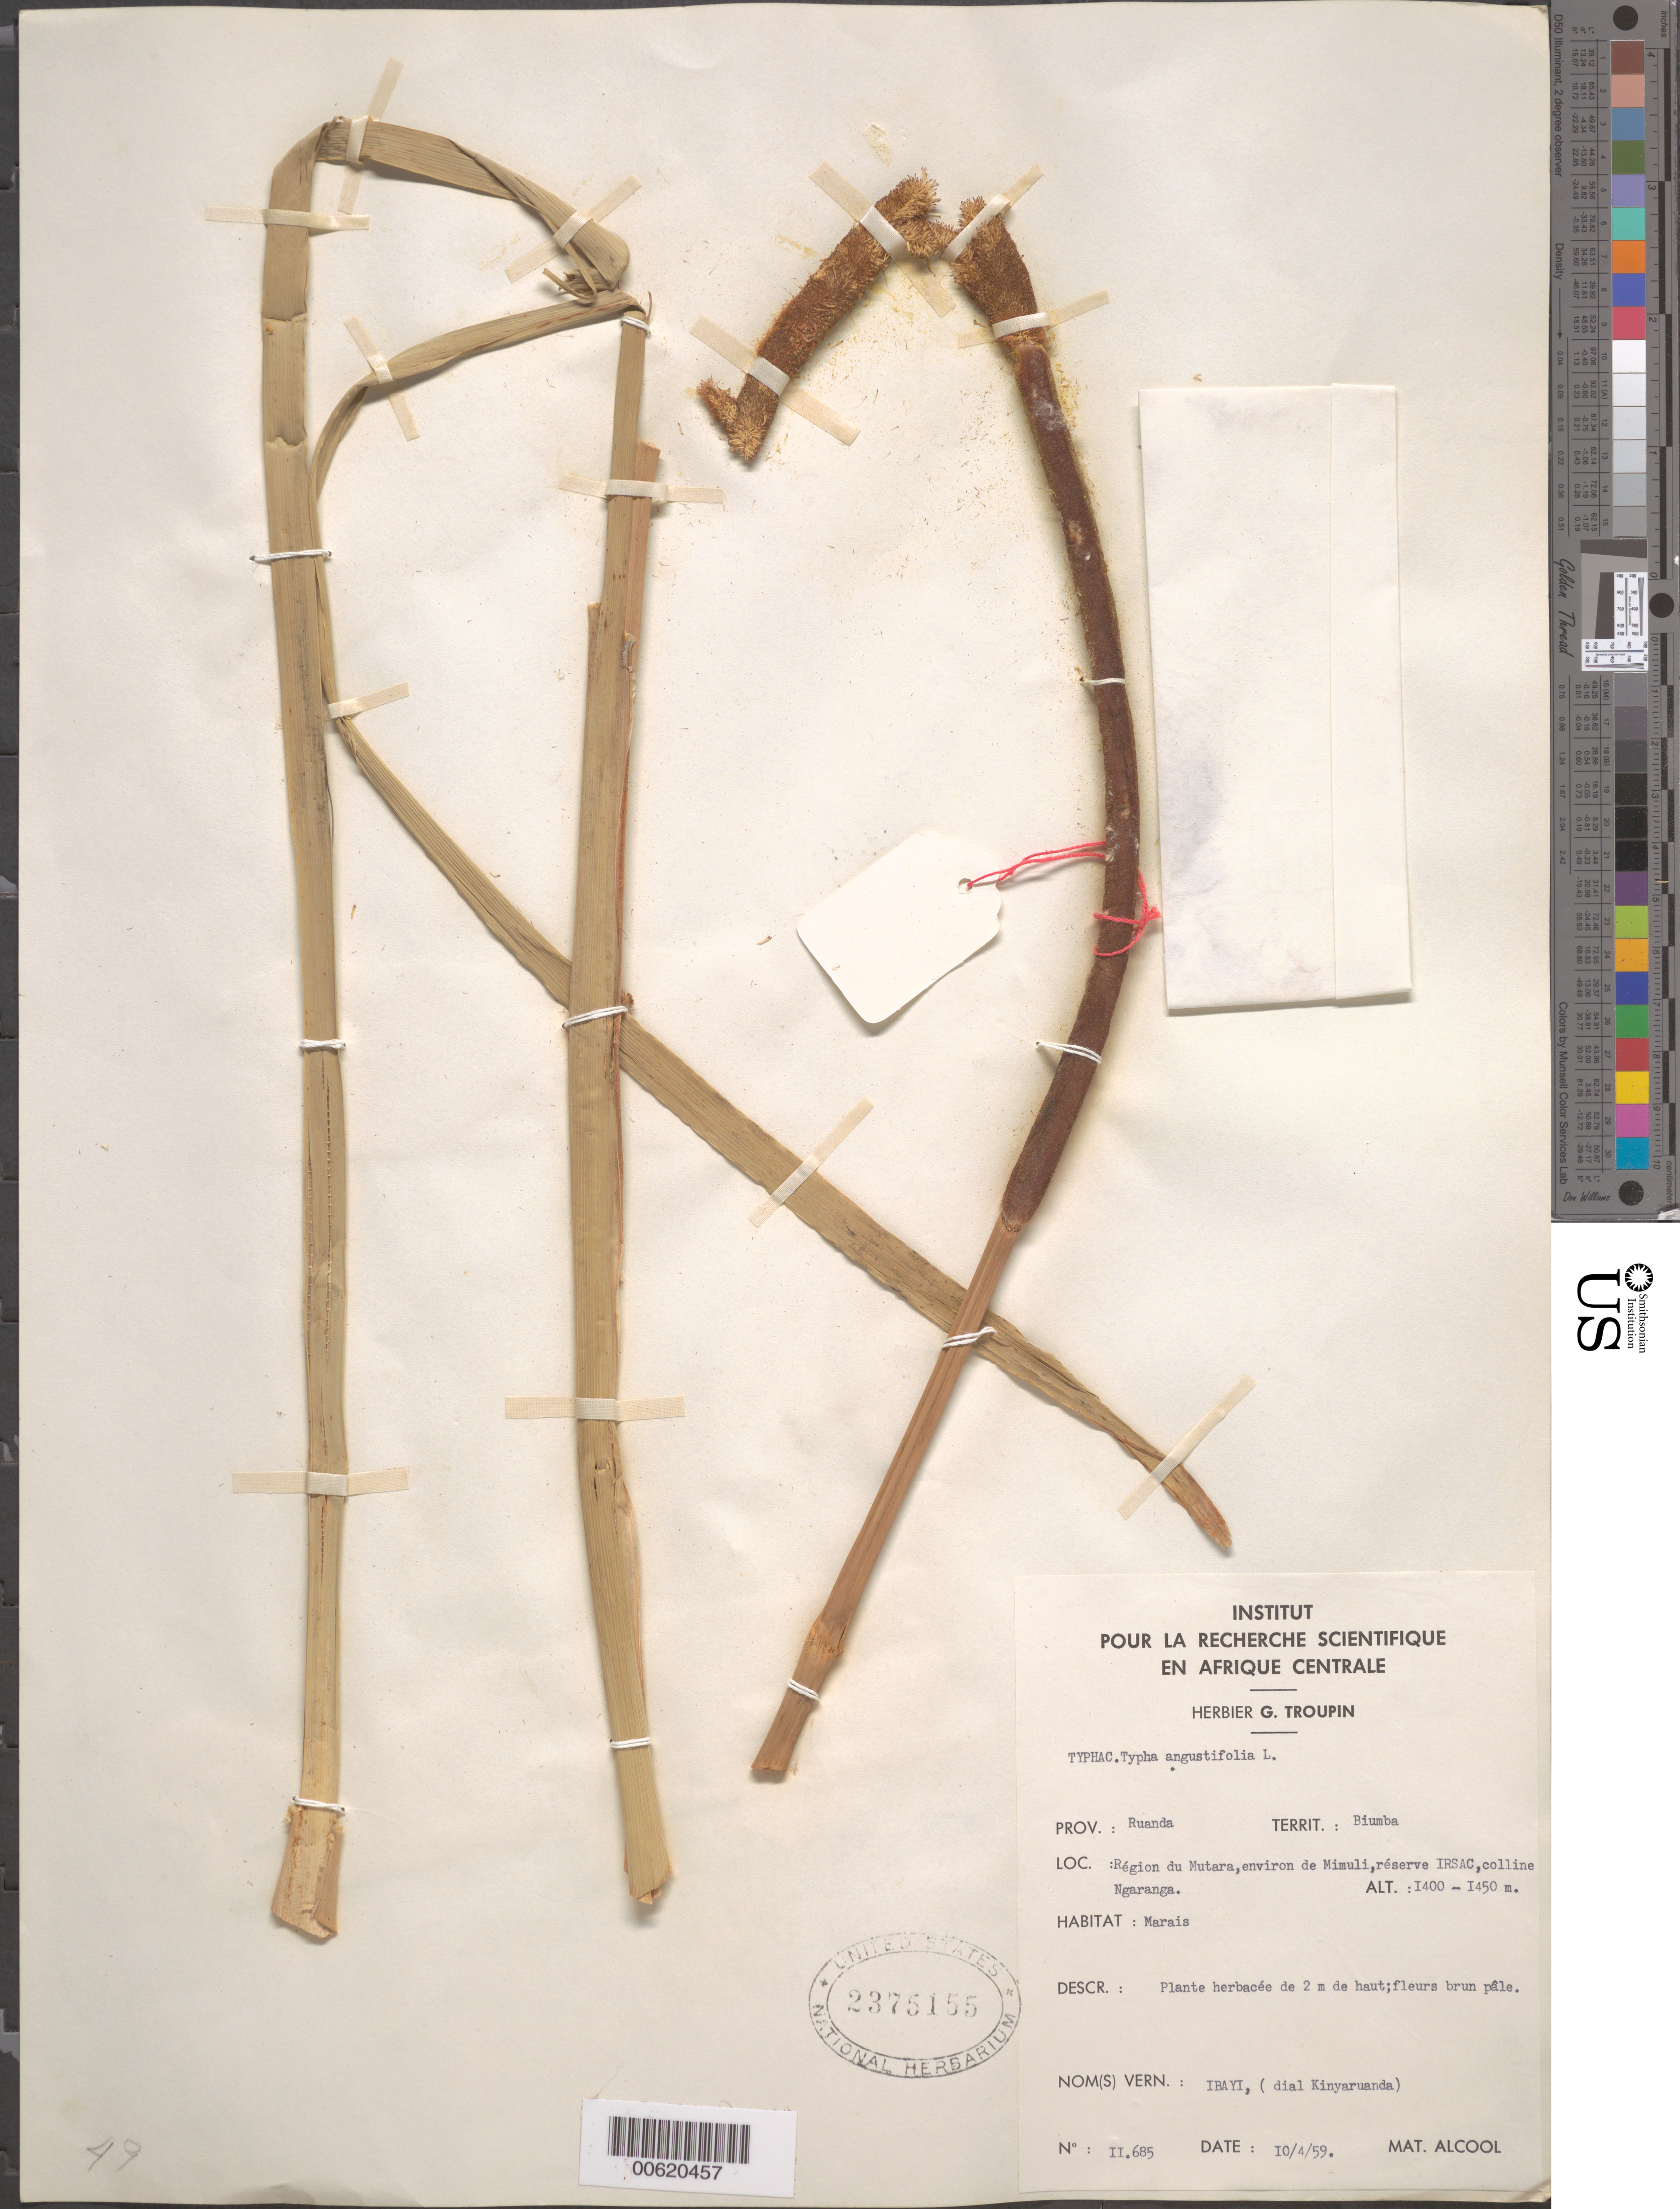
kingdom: Plantae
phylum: Tracheophyta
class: Liliopsida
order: Poales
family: Typhaceae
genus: Typha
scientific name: Typha angustifolia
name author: L.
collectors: G. Troupin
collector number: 11685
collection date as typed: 10 Apr 1959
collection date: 1959-04-10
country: Rwanda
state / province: Nord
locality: Ruanda, Biumba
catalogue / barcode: US 2375155